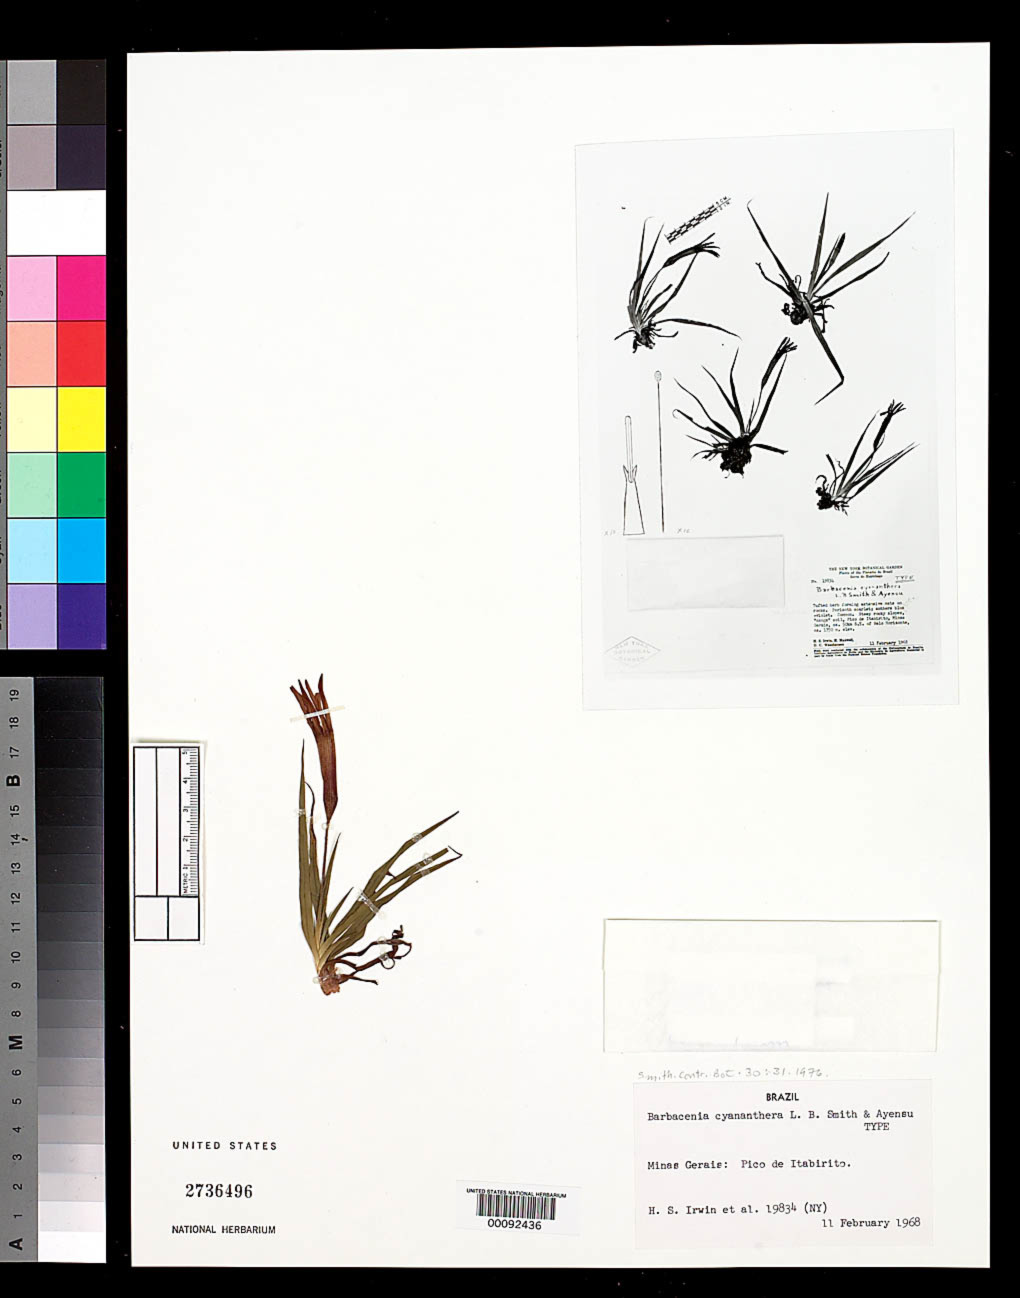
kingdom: Plantae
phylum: Tracheophyta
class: Liliopsida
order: Pandanales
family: Velloziaceae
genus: Barbacenia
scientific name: Barbacenia cyananthera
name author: L.B. Sm. & Ayensu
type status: Isotype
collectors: H. Irwin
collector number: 19834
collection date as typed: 11 Feb 1968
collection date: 1968-02-11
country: Brazil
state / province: Minas gerais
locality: Pico de Itabirito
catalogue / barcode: US 2736496